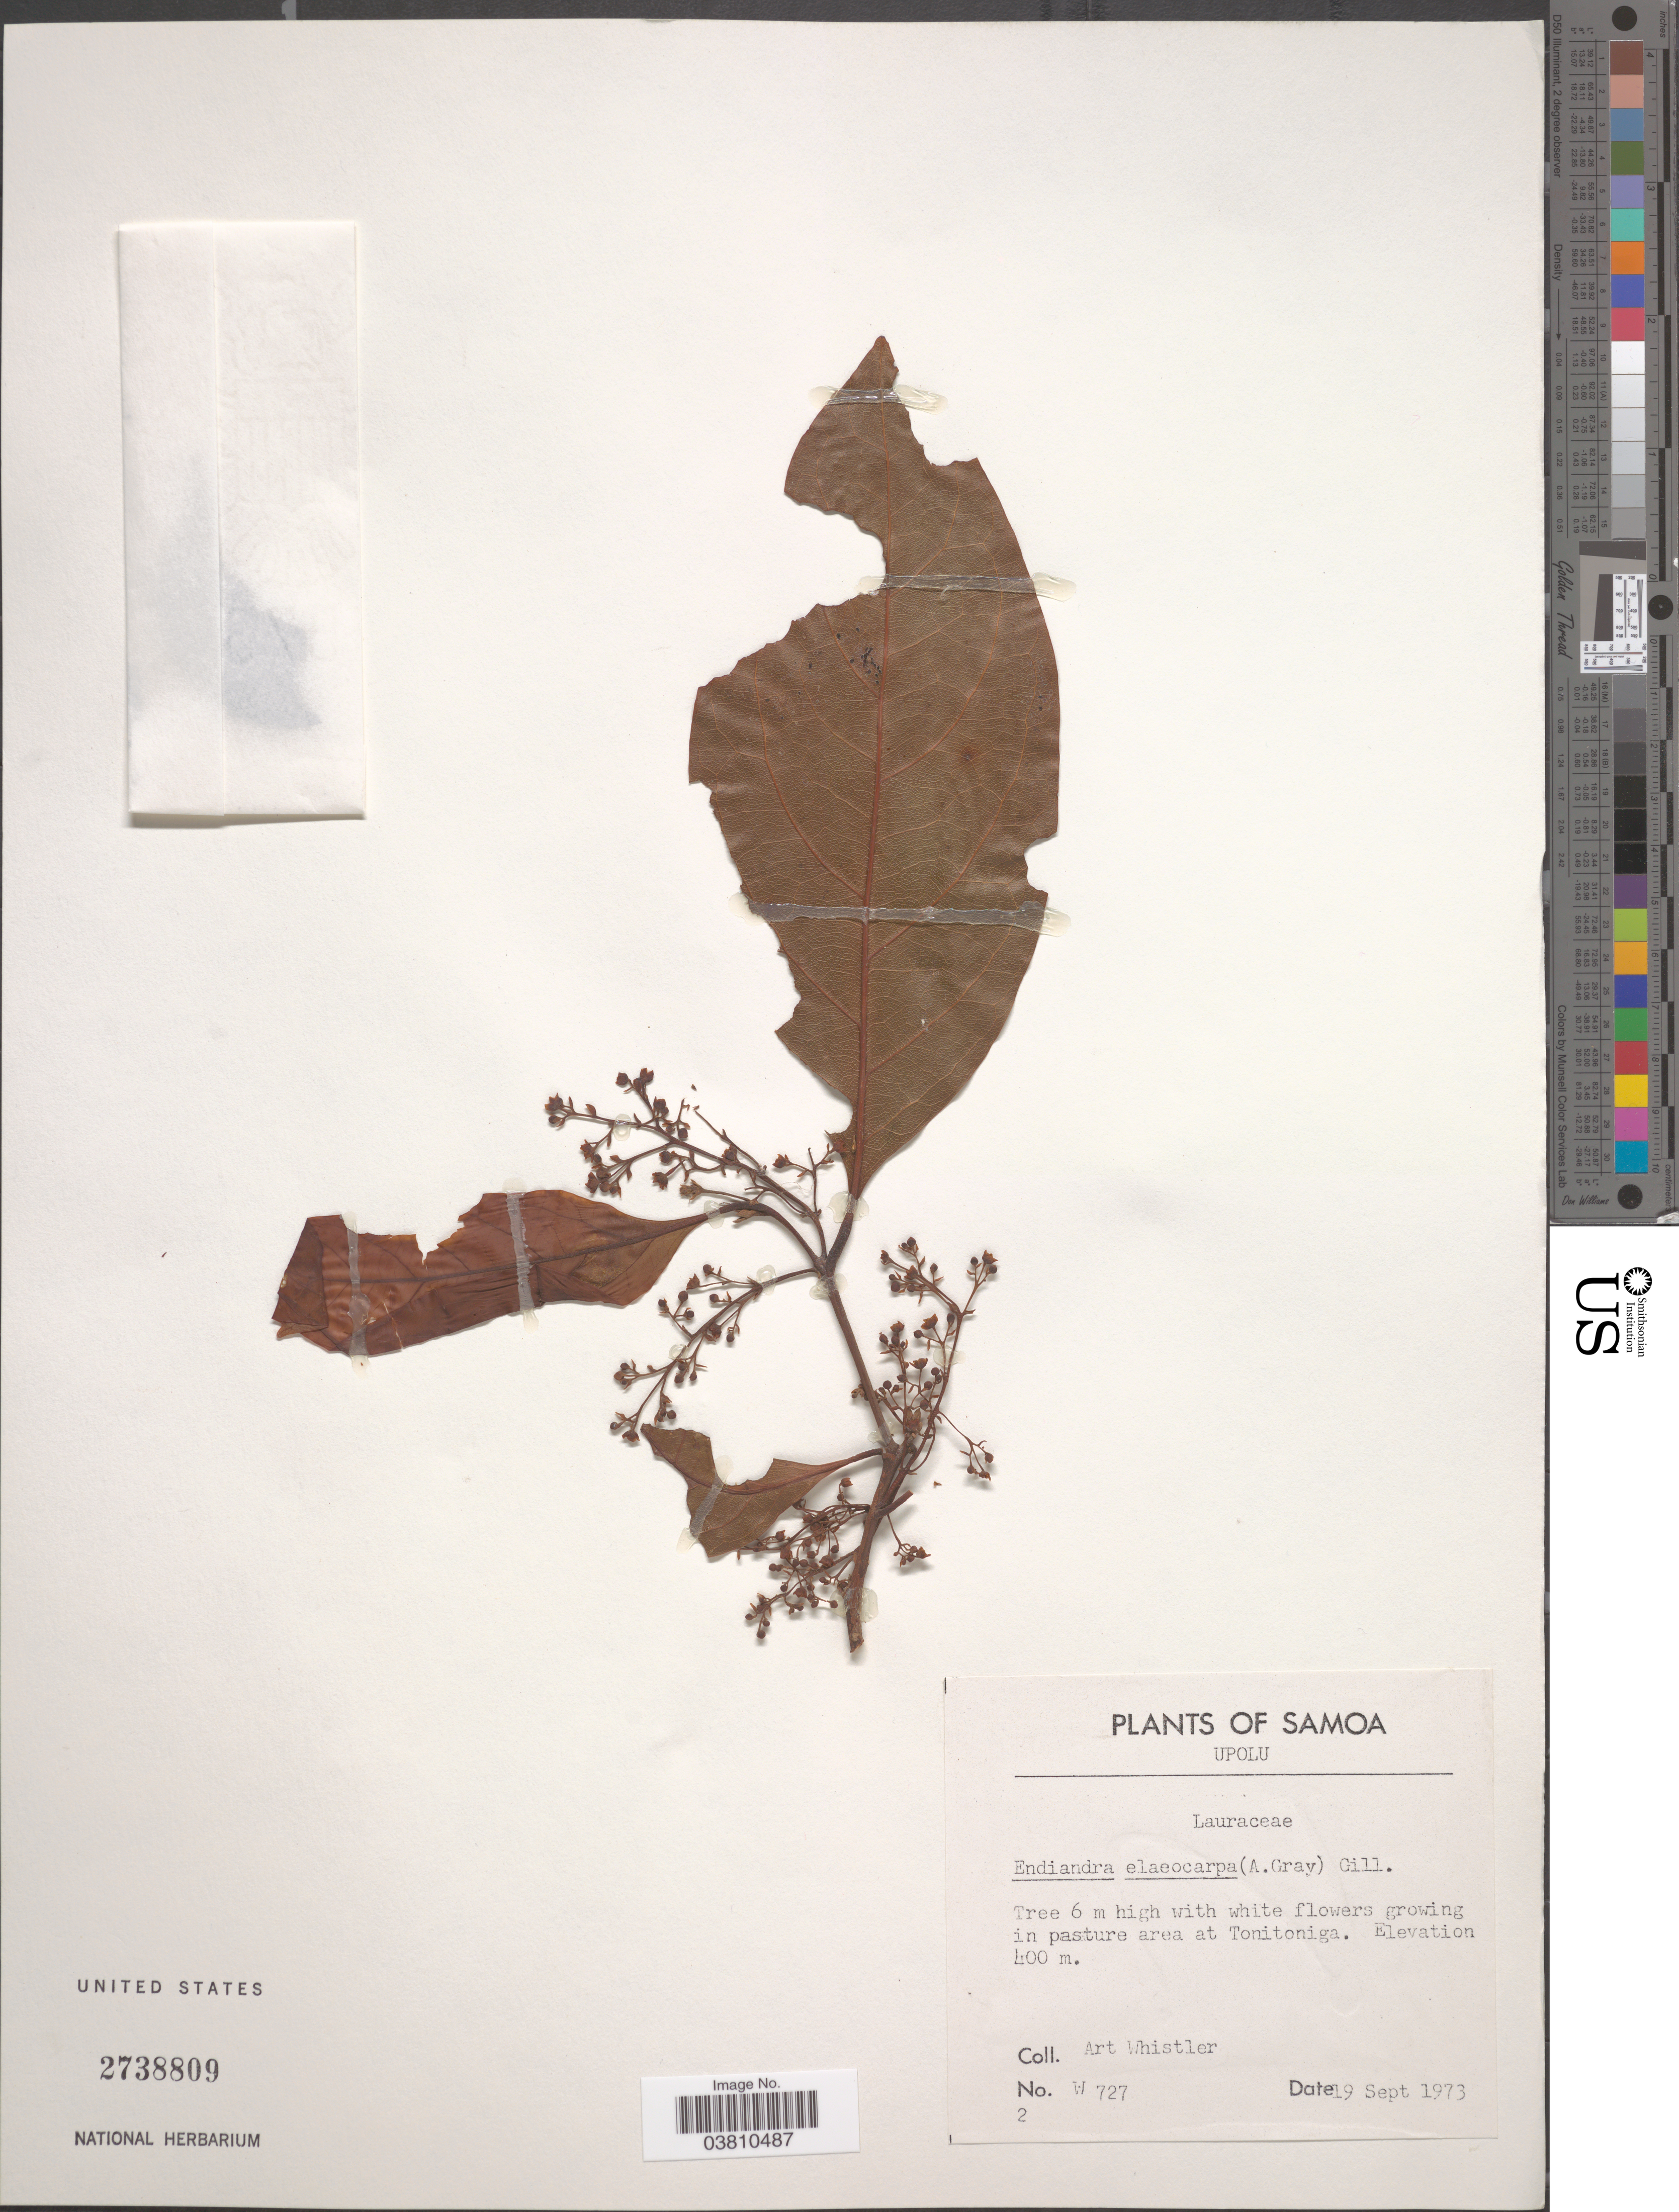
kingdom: Plantae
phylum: Tracheophyta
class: Magnoliopsida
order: Laurales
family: Lauraceae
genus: Endiandra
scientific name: Endiandra elaeocarpa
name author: Gillespie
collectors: A. Whistler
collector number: W727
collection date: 1973-09-09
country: Samoa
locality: Samoa. Upolu. In pasture area at Tonitoniga.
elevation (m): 400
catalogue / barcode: US 2738809